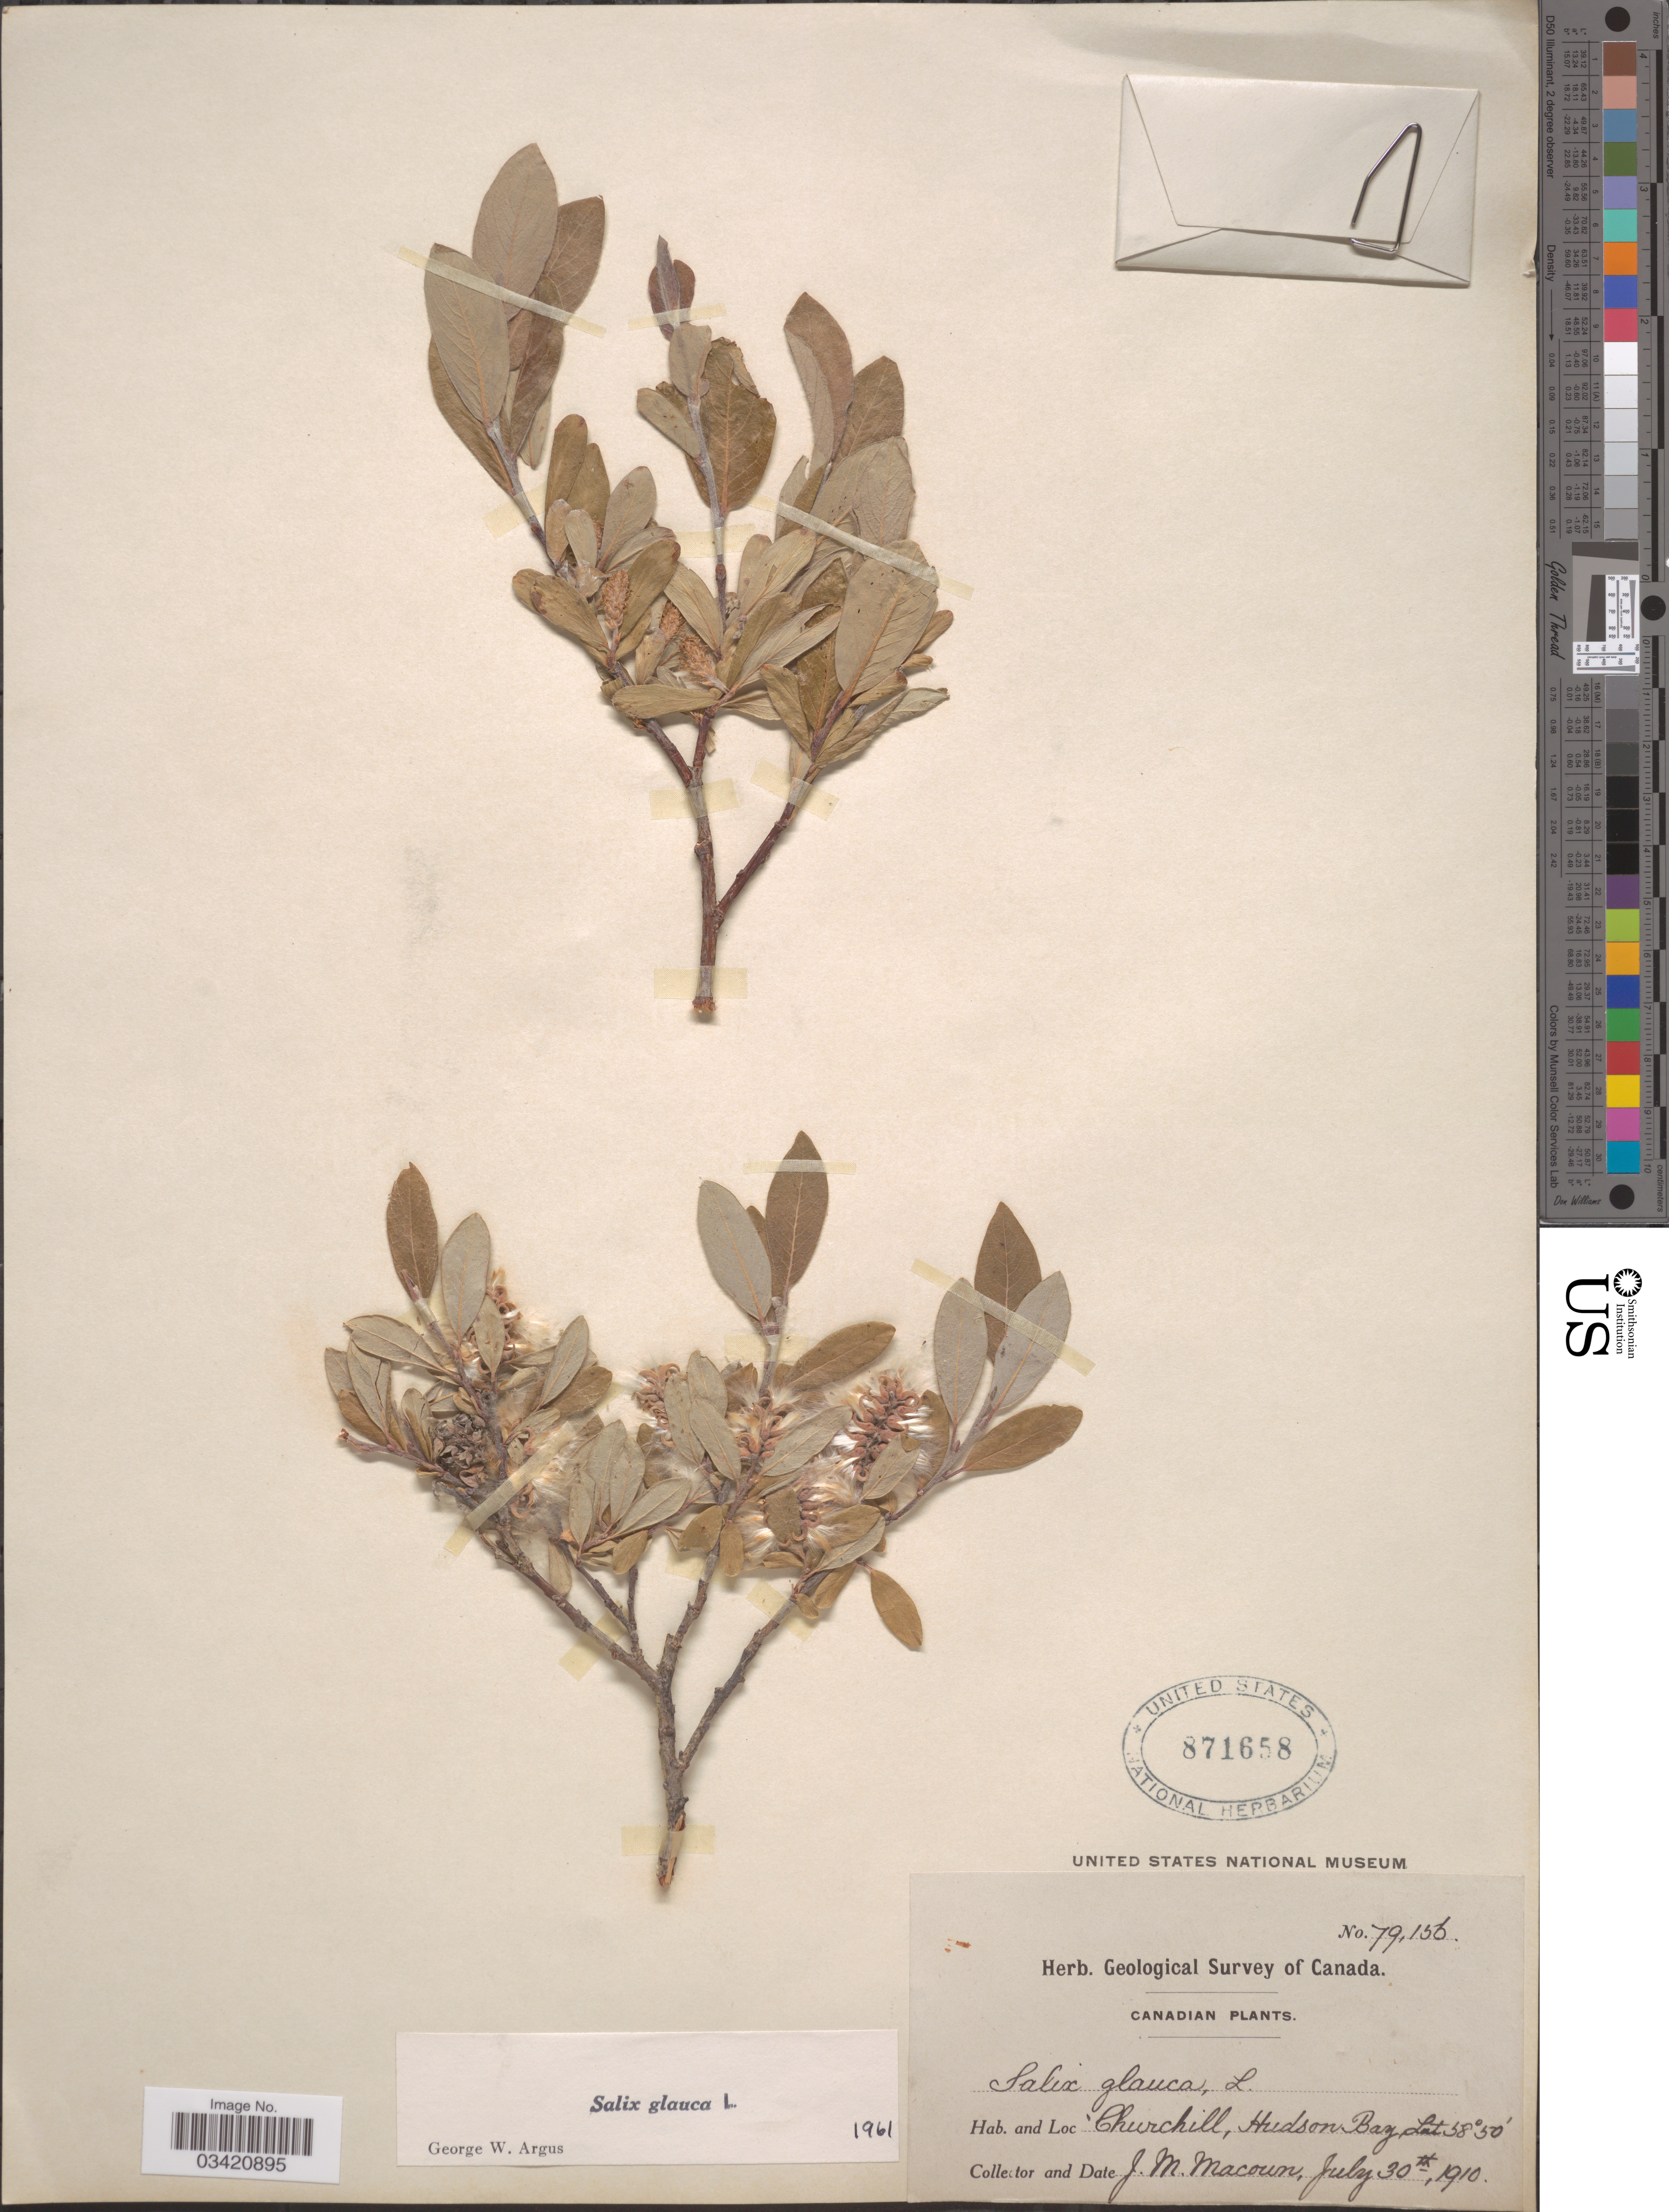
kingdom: Plantae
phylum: Tracheophyta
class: Magnoliopsida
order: Malpighiales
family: Salicaceae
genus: Salix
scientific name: Salix glauca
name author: L.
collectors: J. M. Macoun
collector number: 79156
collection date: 1910-07-30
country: Canada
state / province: Manitoba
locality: Churchill, Hudson Bay.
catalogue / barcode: US 871658